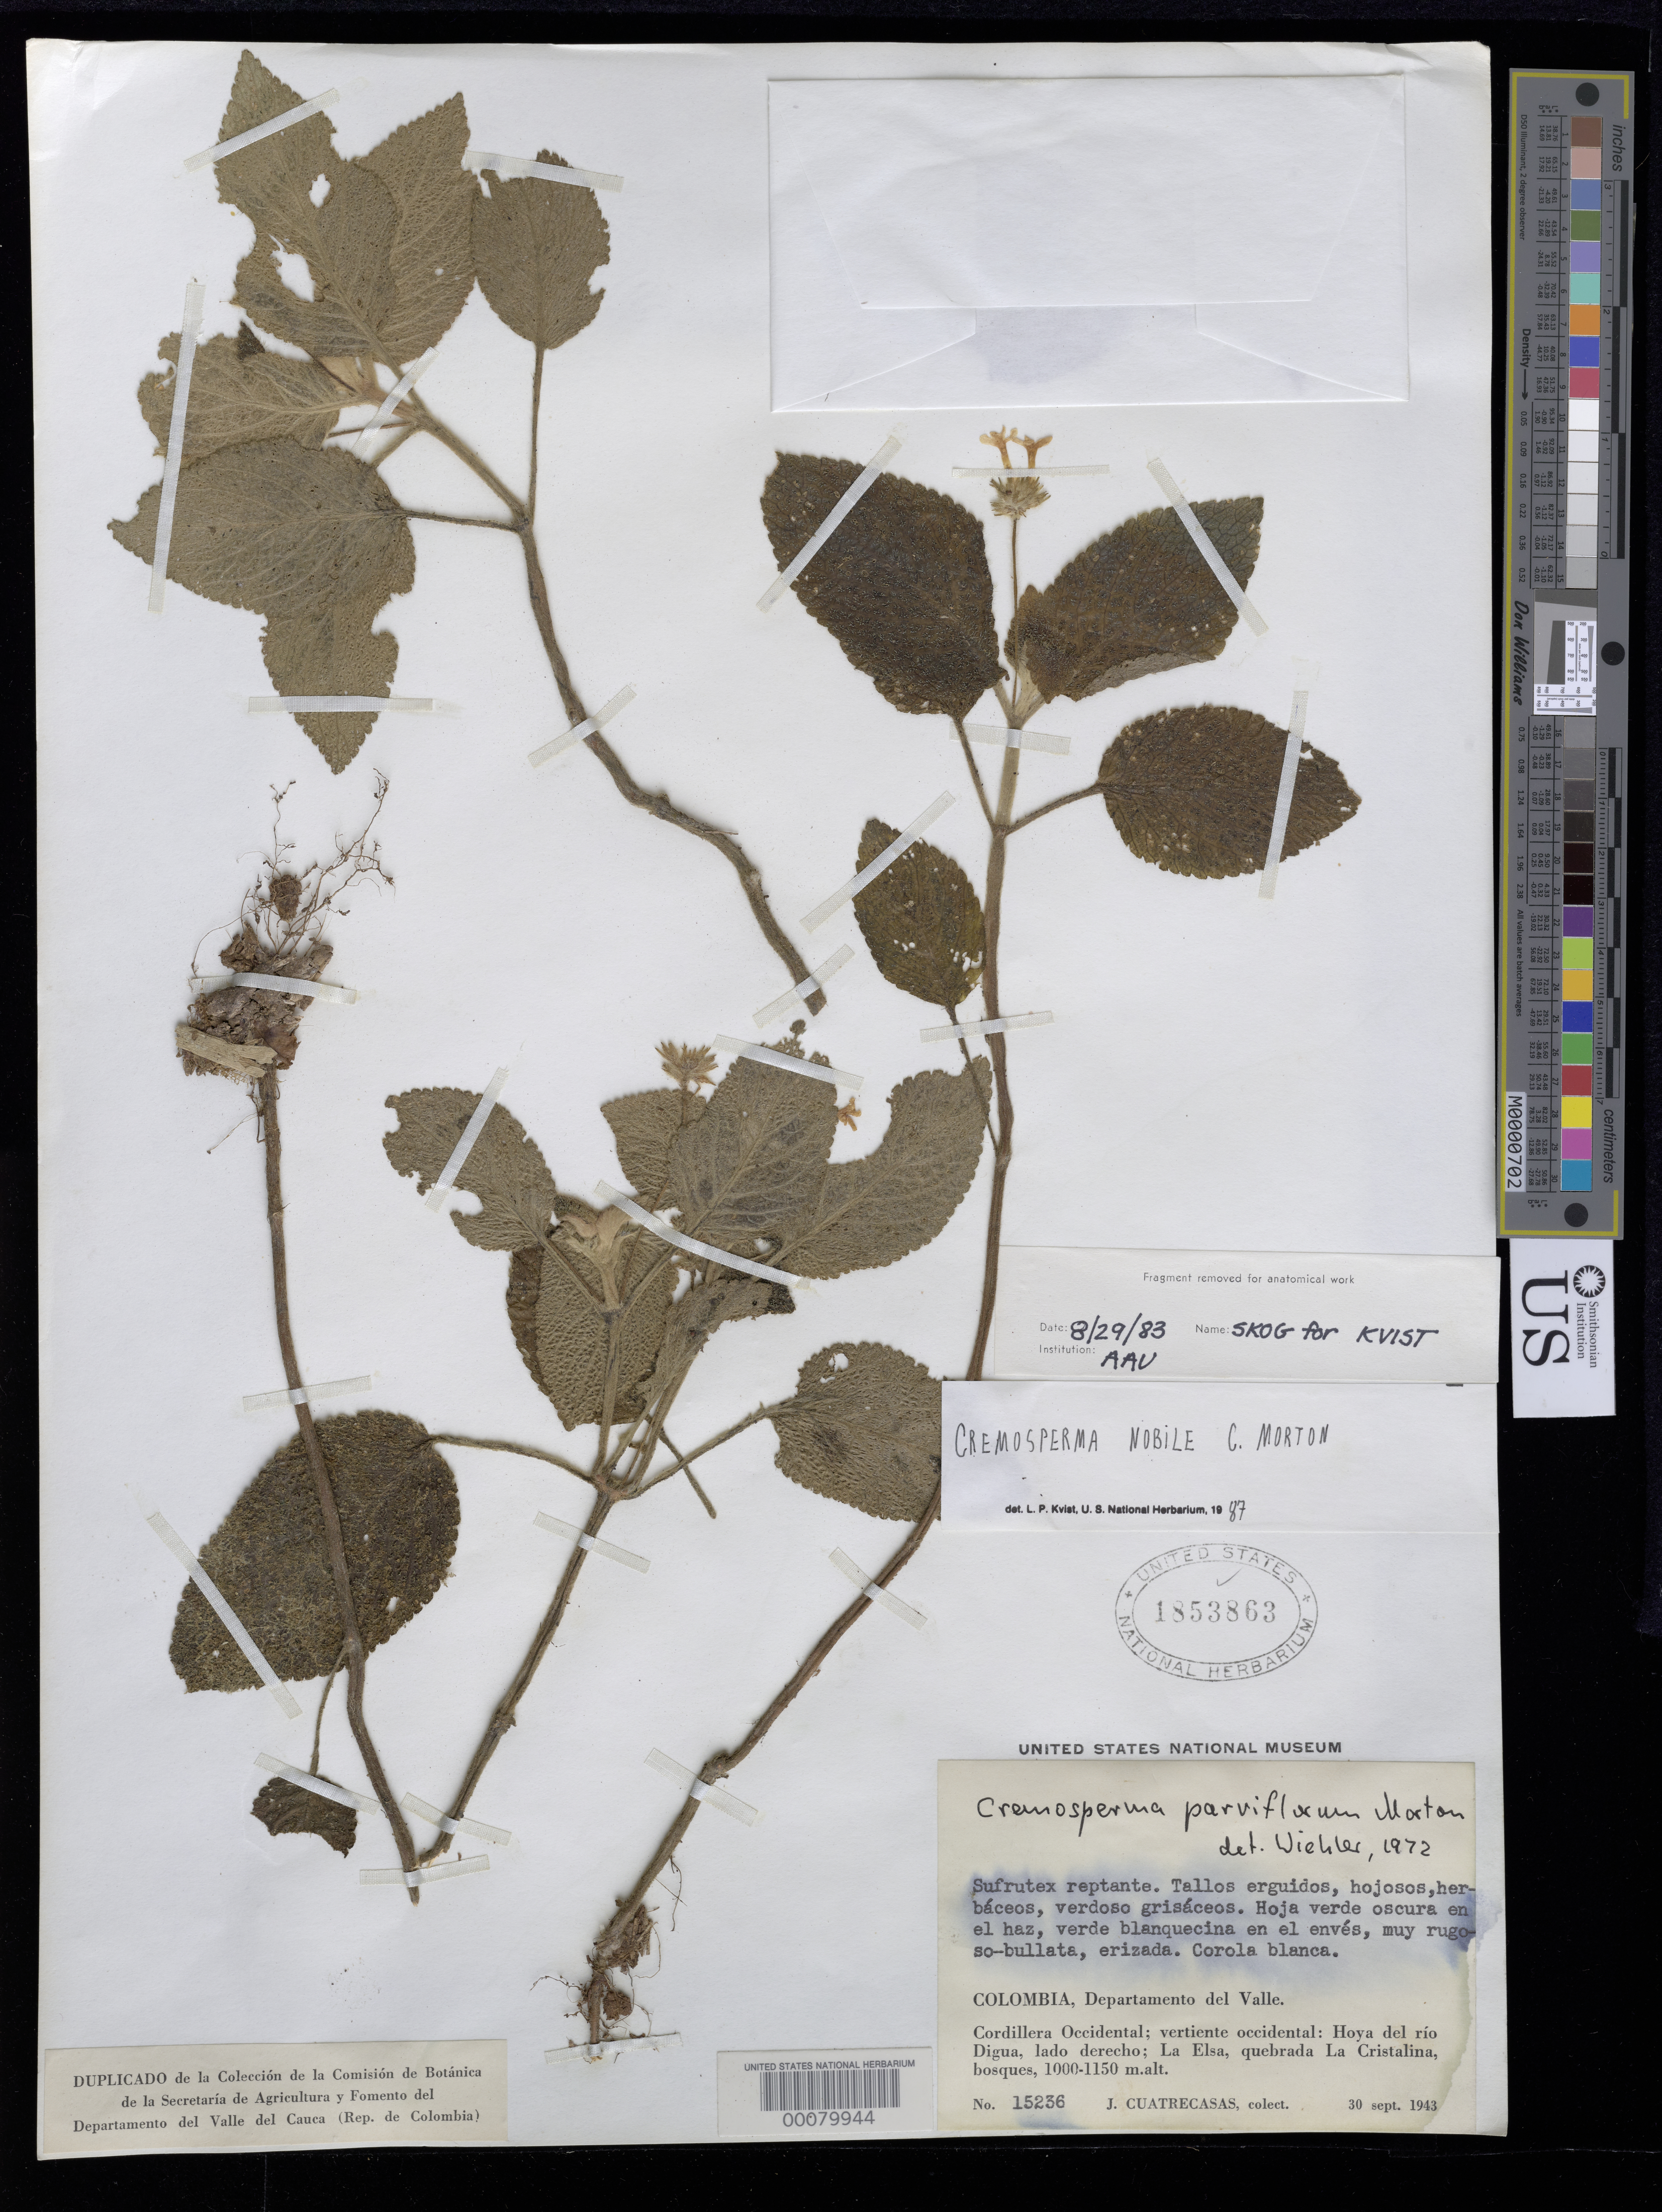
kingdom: Plantae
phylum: Tracheophyta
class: Magnoliopsida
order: Lamiales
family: Gesneriaceae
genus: Cremosperma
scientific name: Cremosperma nobile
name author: C.V. Morton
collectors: J. Cuatrecasas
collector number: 15236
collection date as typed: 30 Sep 1943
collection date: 1943-09-30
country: Colombia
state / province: Valle del Cauca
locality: Cordillera Occidental, western slope, valley of Rio Digua, right side, La Elsa, Quebrada la Cristalina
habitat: Forests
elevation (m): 1000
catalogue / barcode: US 1853863